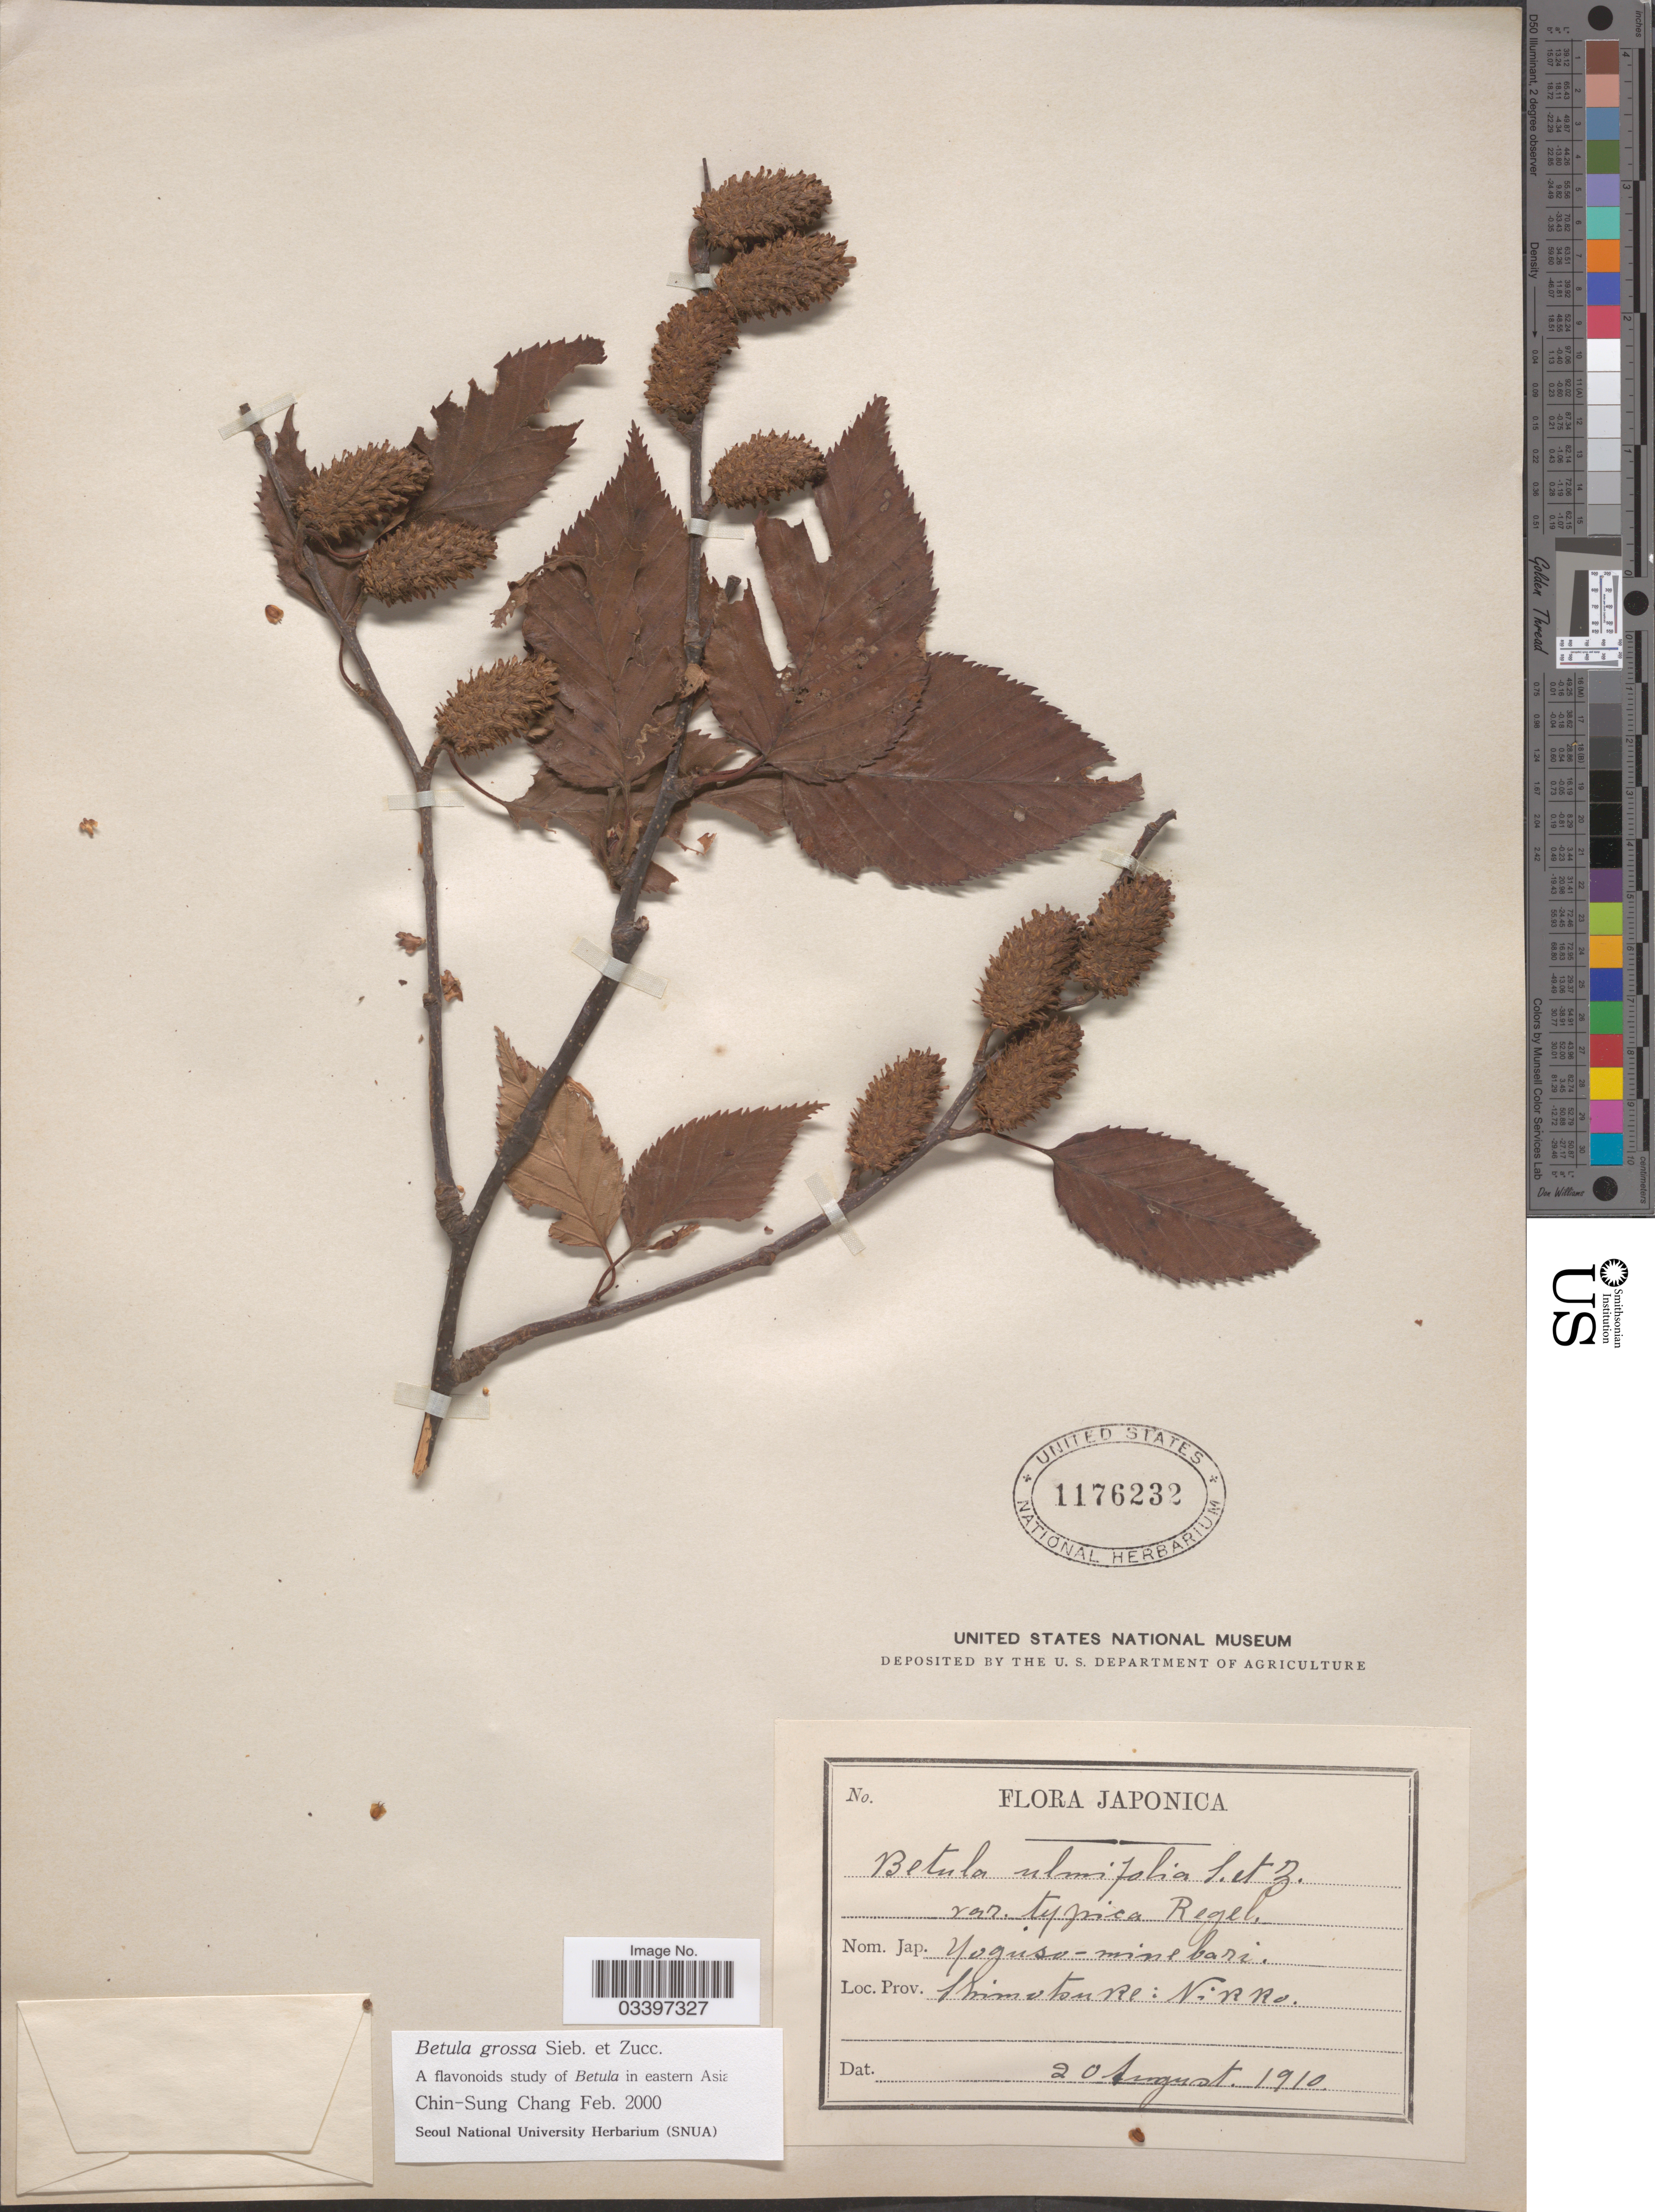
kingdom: Plantae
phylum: Tracheophyta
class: Magnoliopsida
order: Fagales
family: Betulaceae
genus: Betula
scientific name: Betula grossa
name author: Siebold & Zucc.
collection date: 1910-08-20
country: Japan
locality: Prov. Shimotsuke: Nikko.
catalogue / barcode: US 1176232